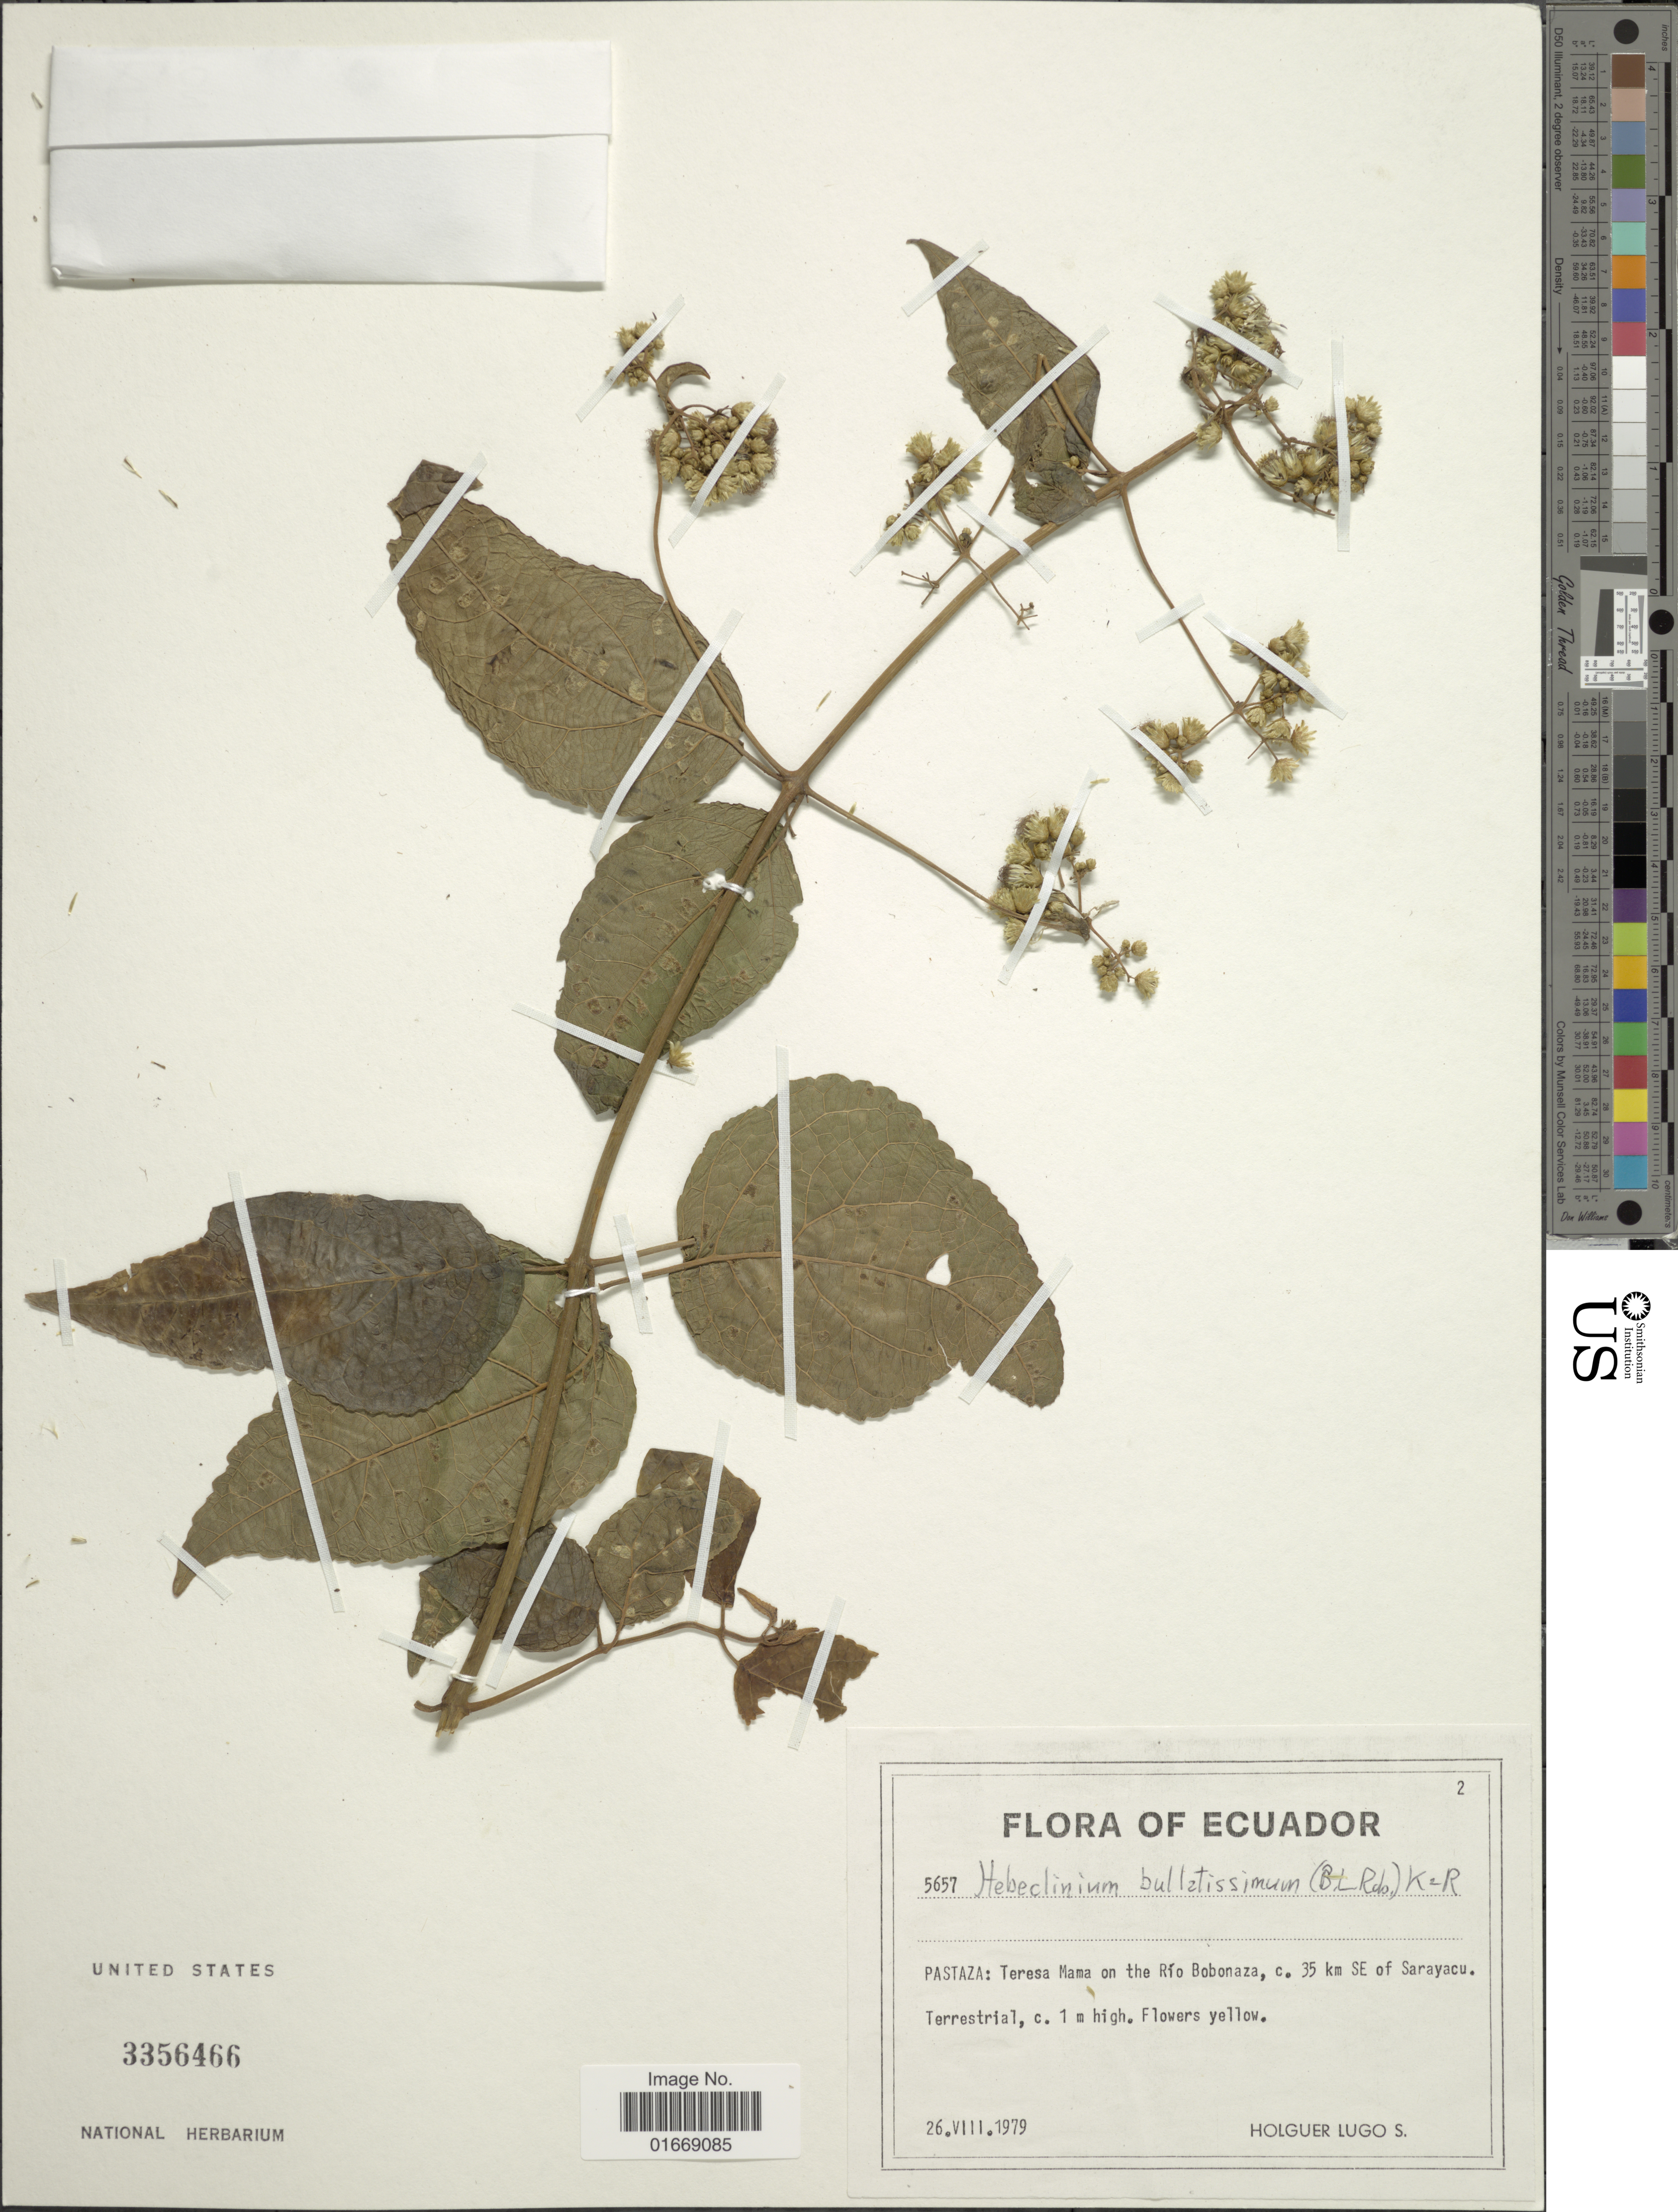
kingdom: Plantae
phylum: Tracheophyta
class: Magnoliopsida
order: Asterales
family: Asteraceae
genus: Hebeclinium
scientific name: Hebeclinium bullatissimum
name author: (B.L. Rob.) R.M. King & H. Rob.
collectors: H. Lugo S.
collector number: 5657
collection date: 1979-08-26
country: Ecuador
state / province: Pastaza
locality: Teresa Mama on the Rio Bobonaza, c 35 km SE of Sarayacu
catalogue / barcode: US 3356466